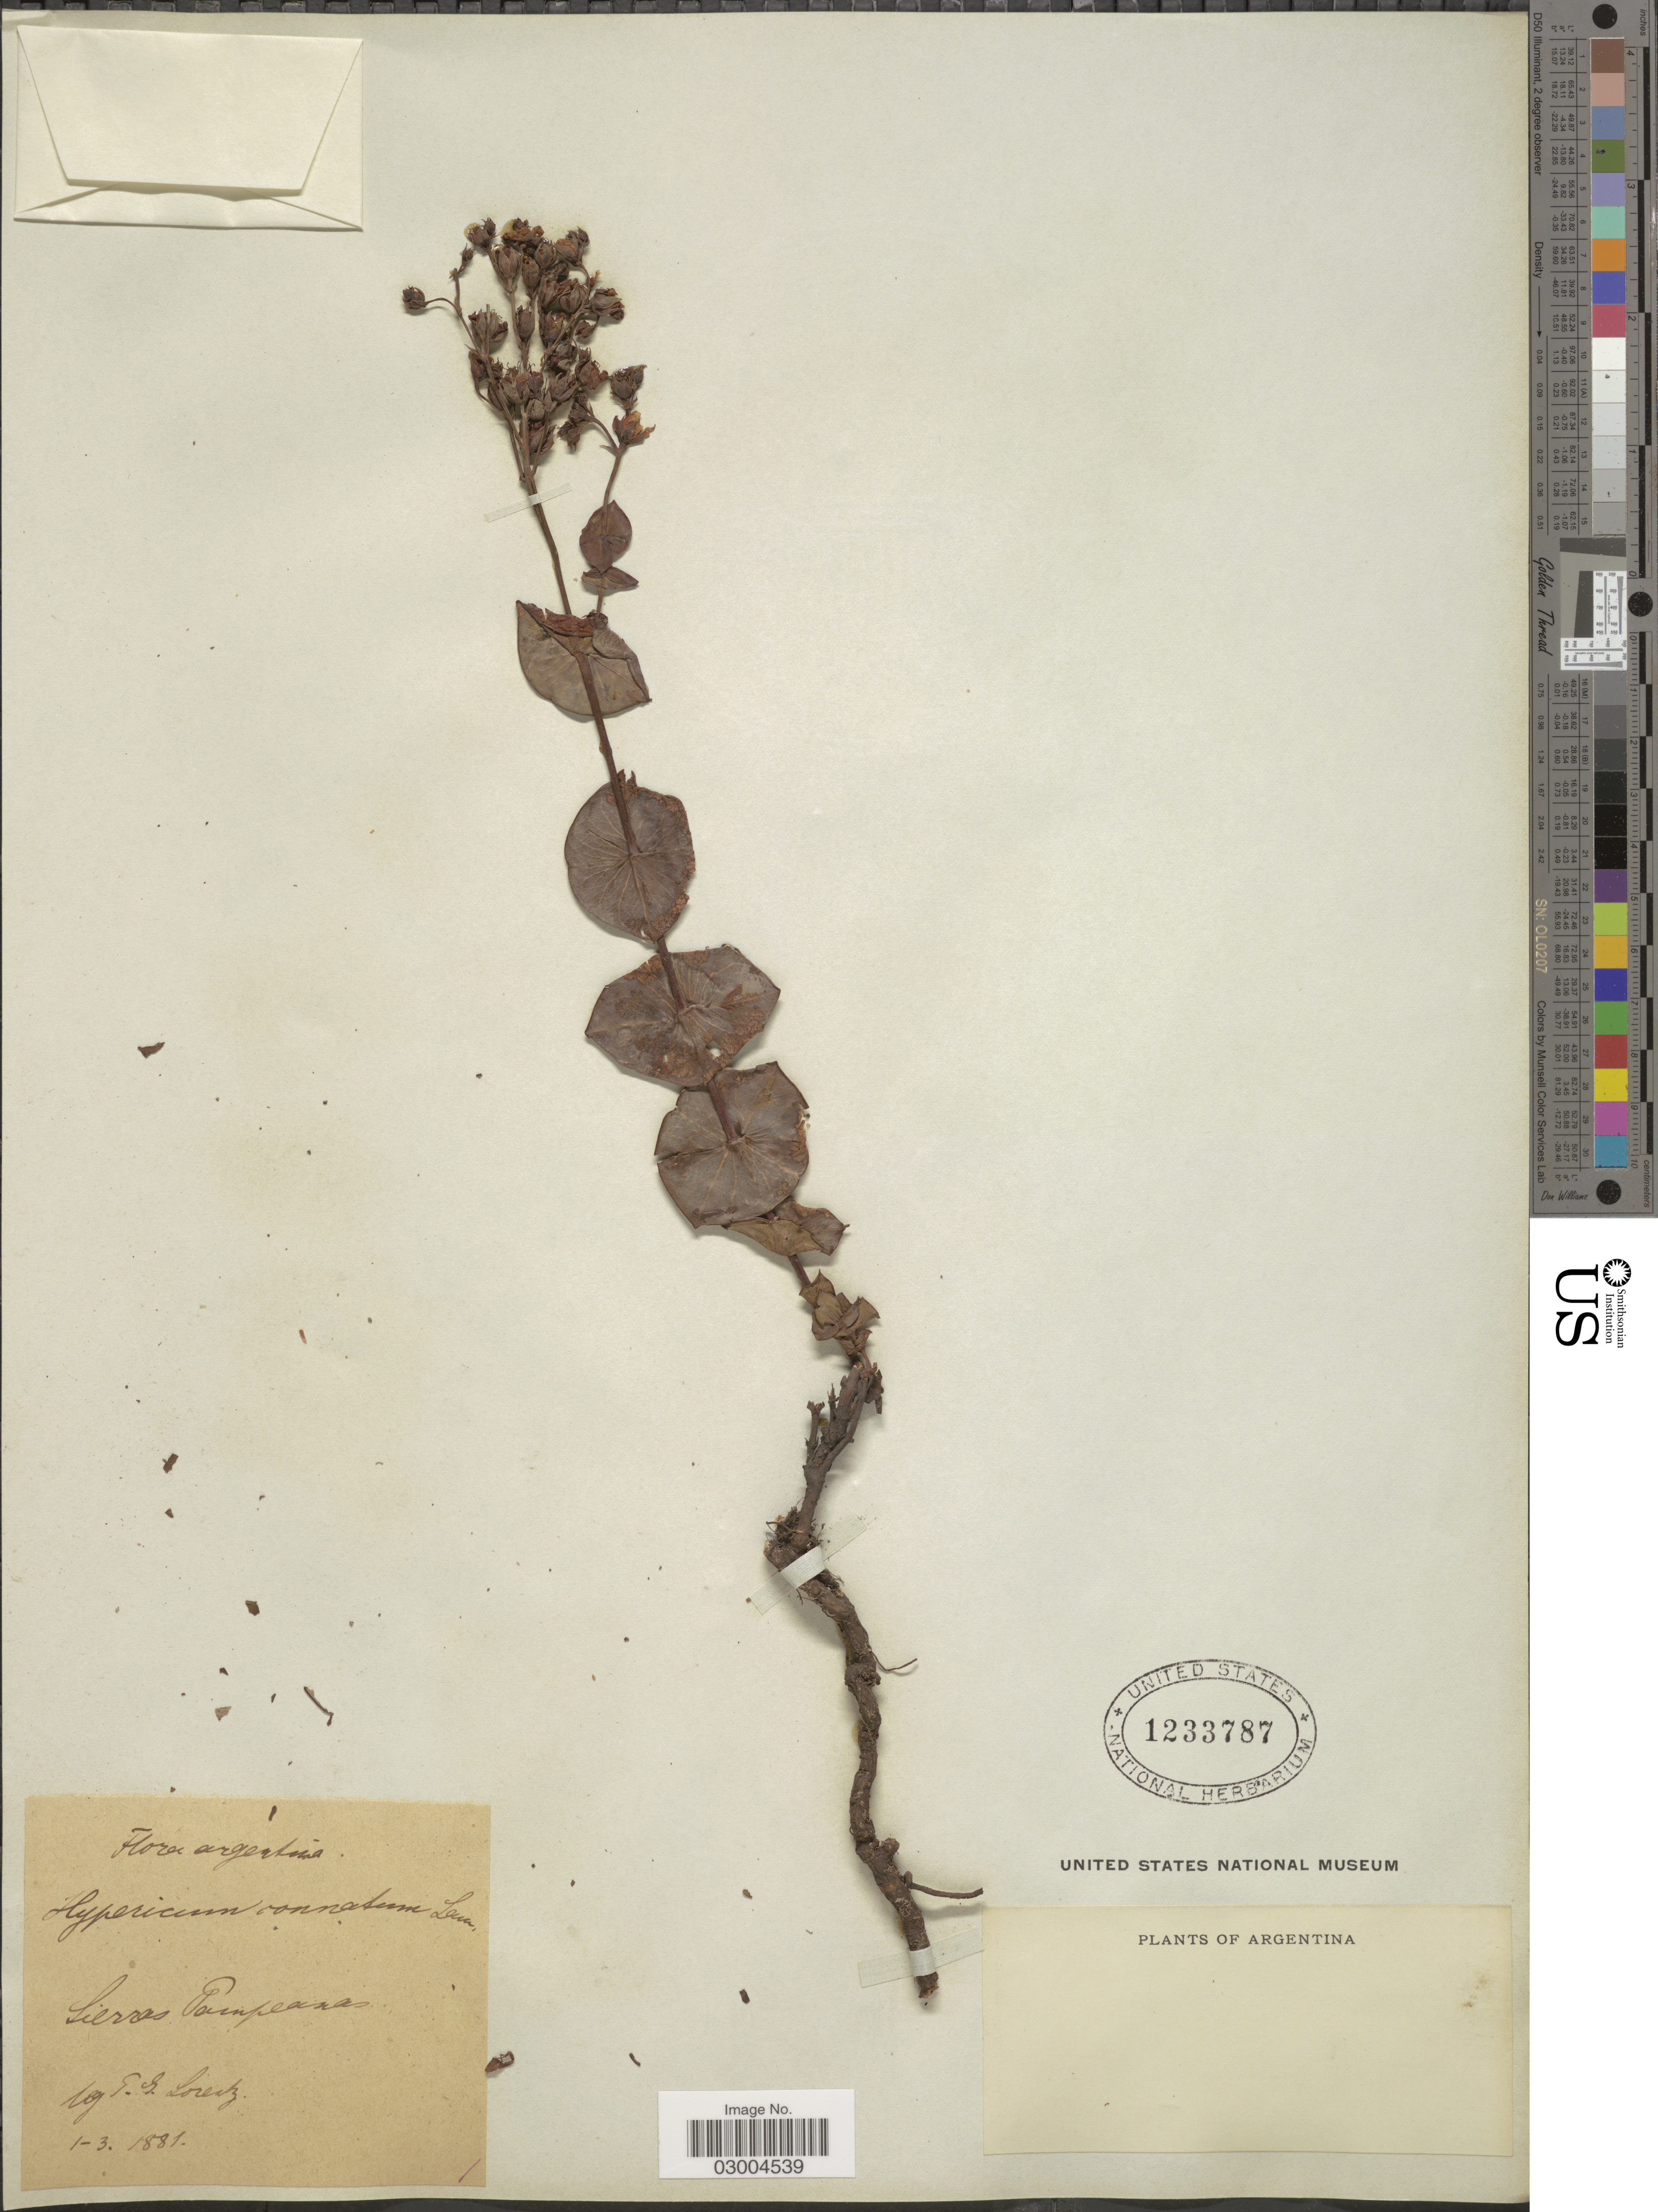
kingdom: Plantae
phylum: Tracheophyta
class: Magnoliopsida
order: Malpighiales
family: Hypericaceae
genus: Hypericum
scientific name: Hypericum connatum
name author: Lam.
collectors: G. Lorentz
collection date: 1881-03-01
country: Argentina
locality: Sierras Pampeanas.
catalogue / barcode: US 1233787